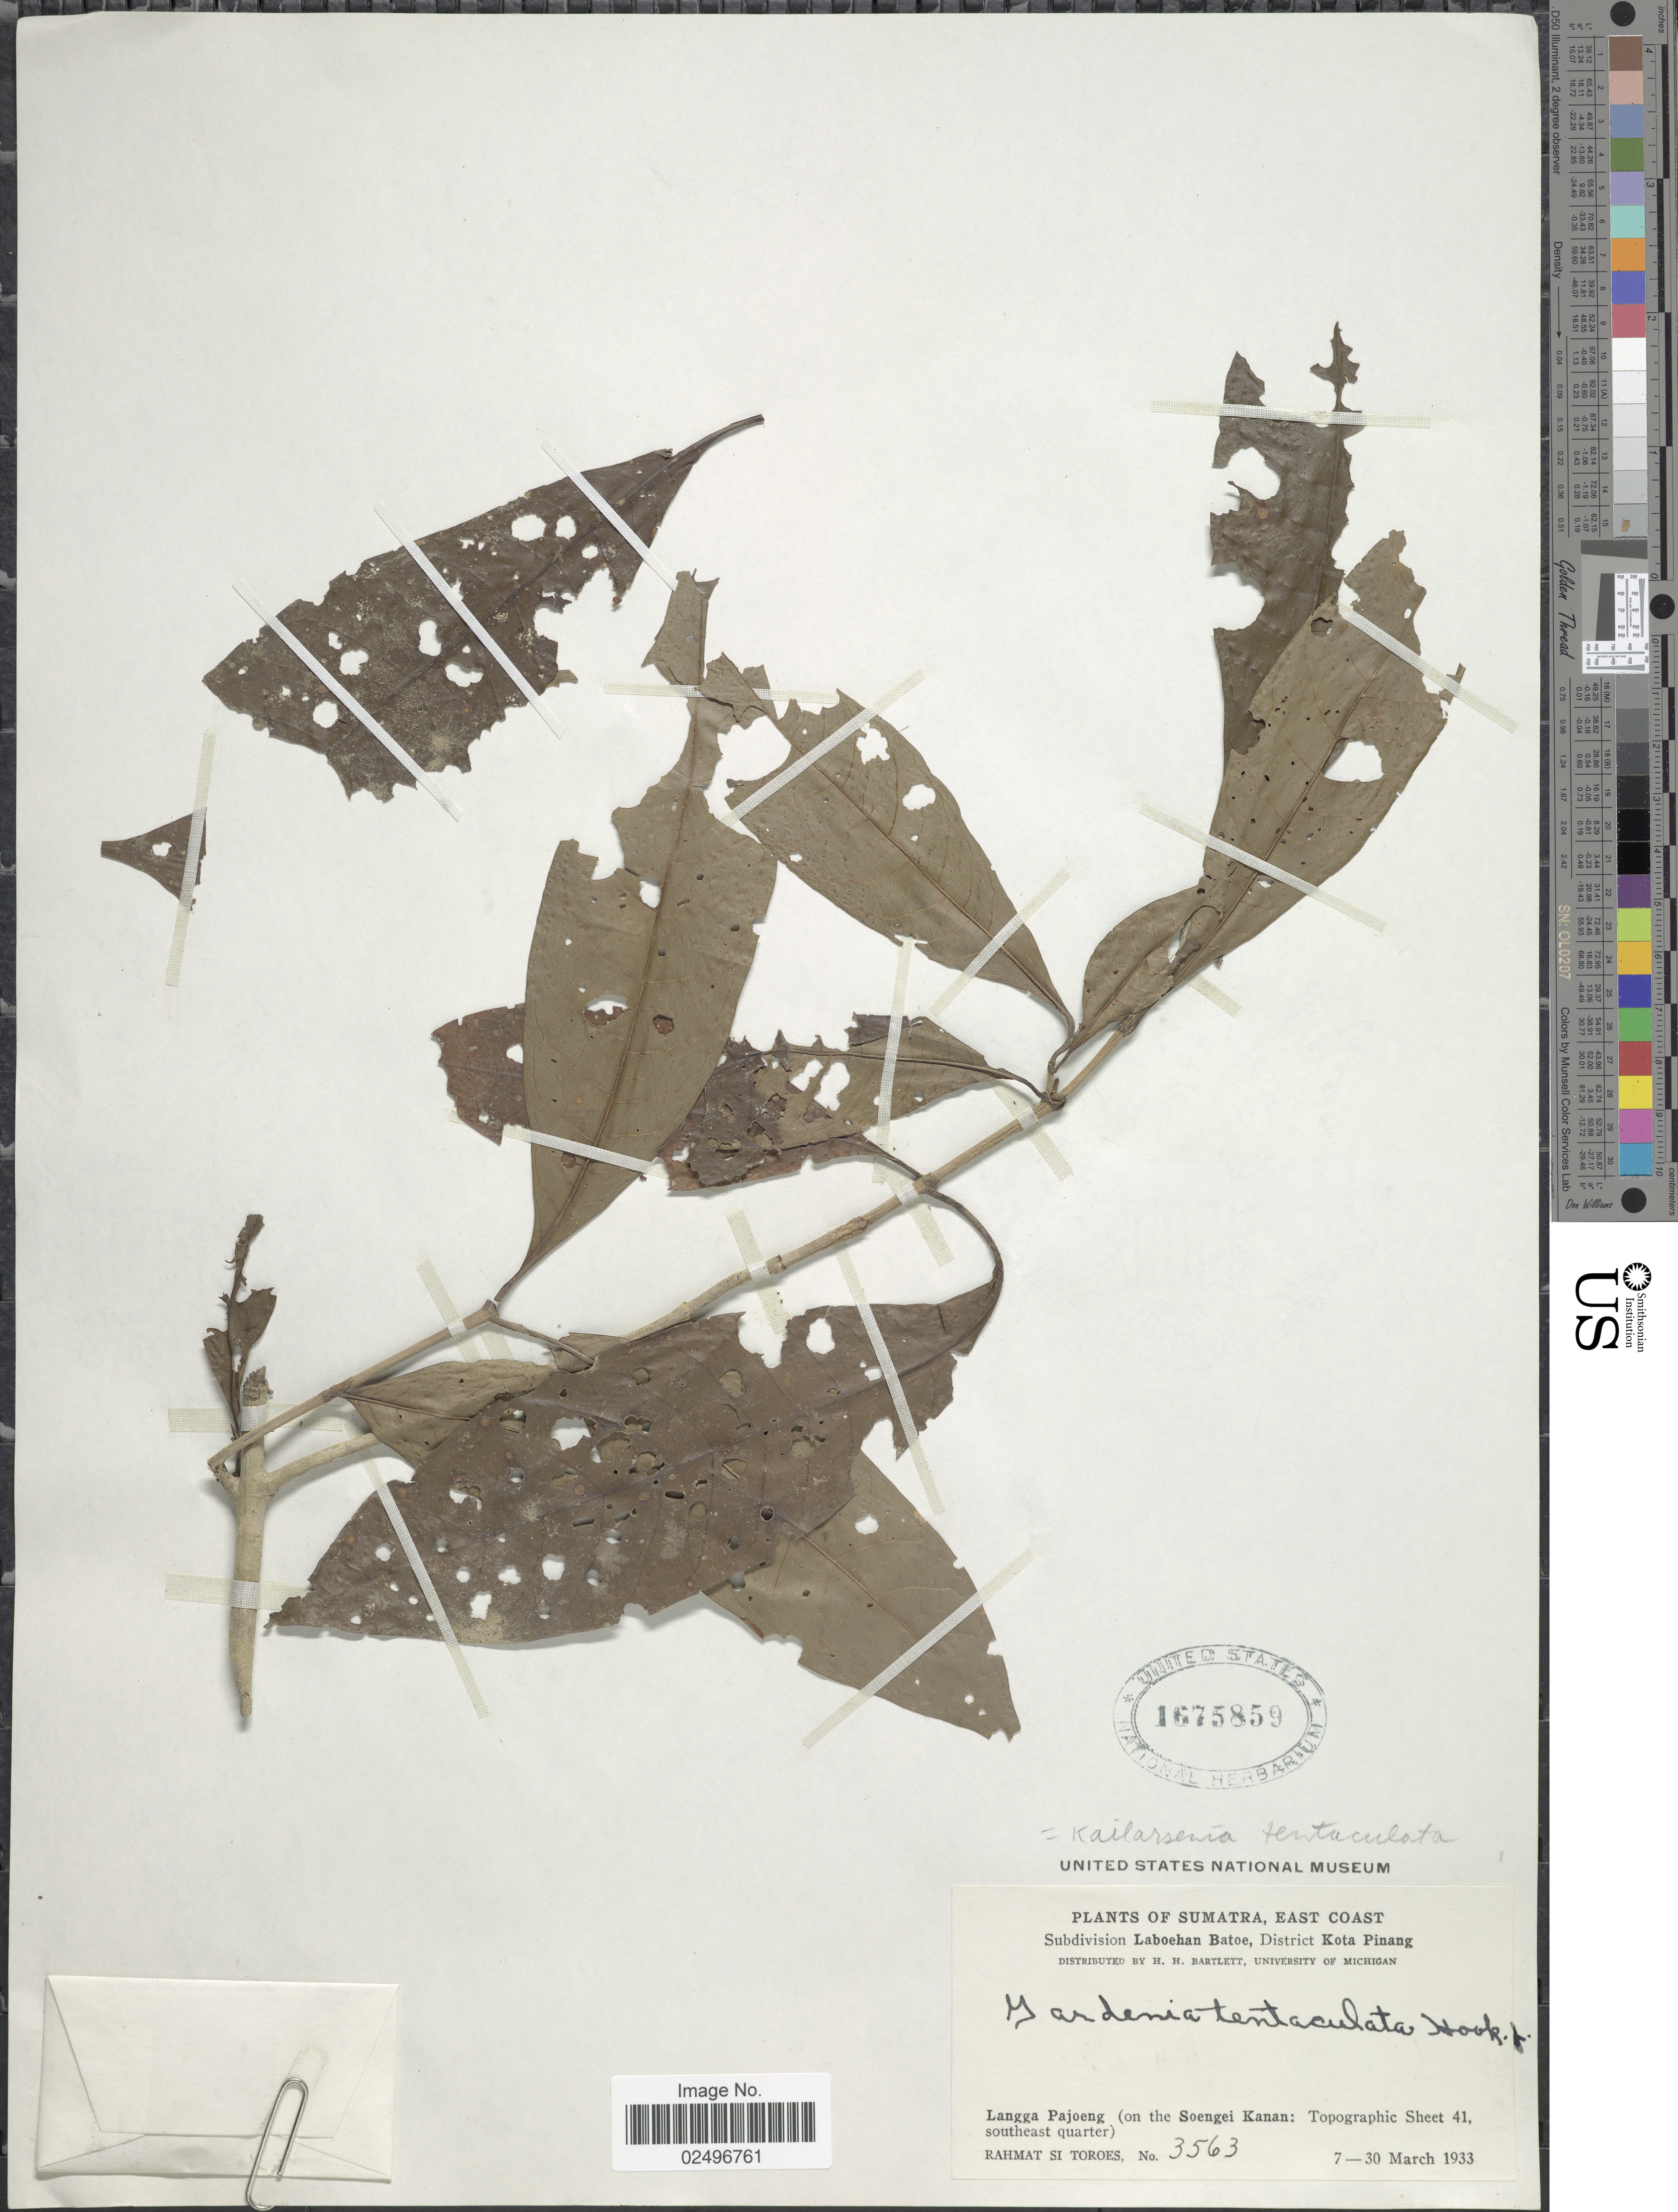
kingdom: Plantae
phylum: Tracheophyta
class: Magnoliopsida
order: Gentianales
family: Rubiaceae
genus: Kailarsenia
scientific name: Kailarsenia tentaculata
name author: (Hook. f.) Tirveng.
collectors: Rahmat Si Boeea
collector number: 3563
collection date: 1933-03-07/1933-03-30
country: Indonesia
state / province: Sumatra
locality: East Coast. Langga Pajoeng (on the Soengeo Kanan: Topographic Sheet 41, southeast quarter)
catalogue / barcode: US 1675859